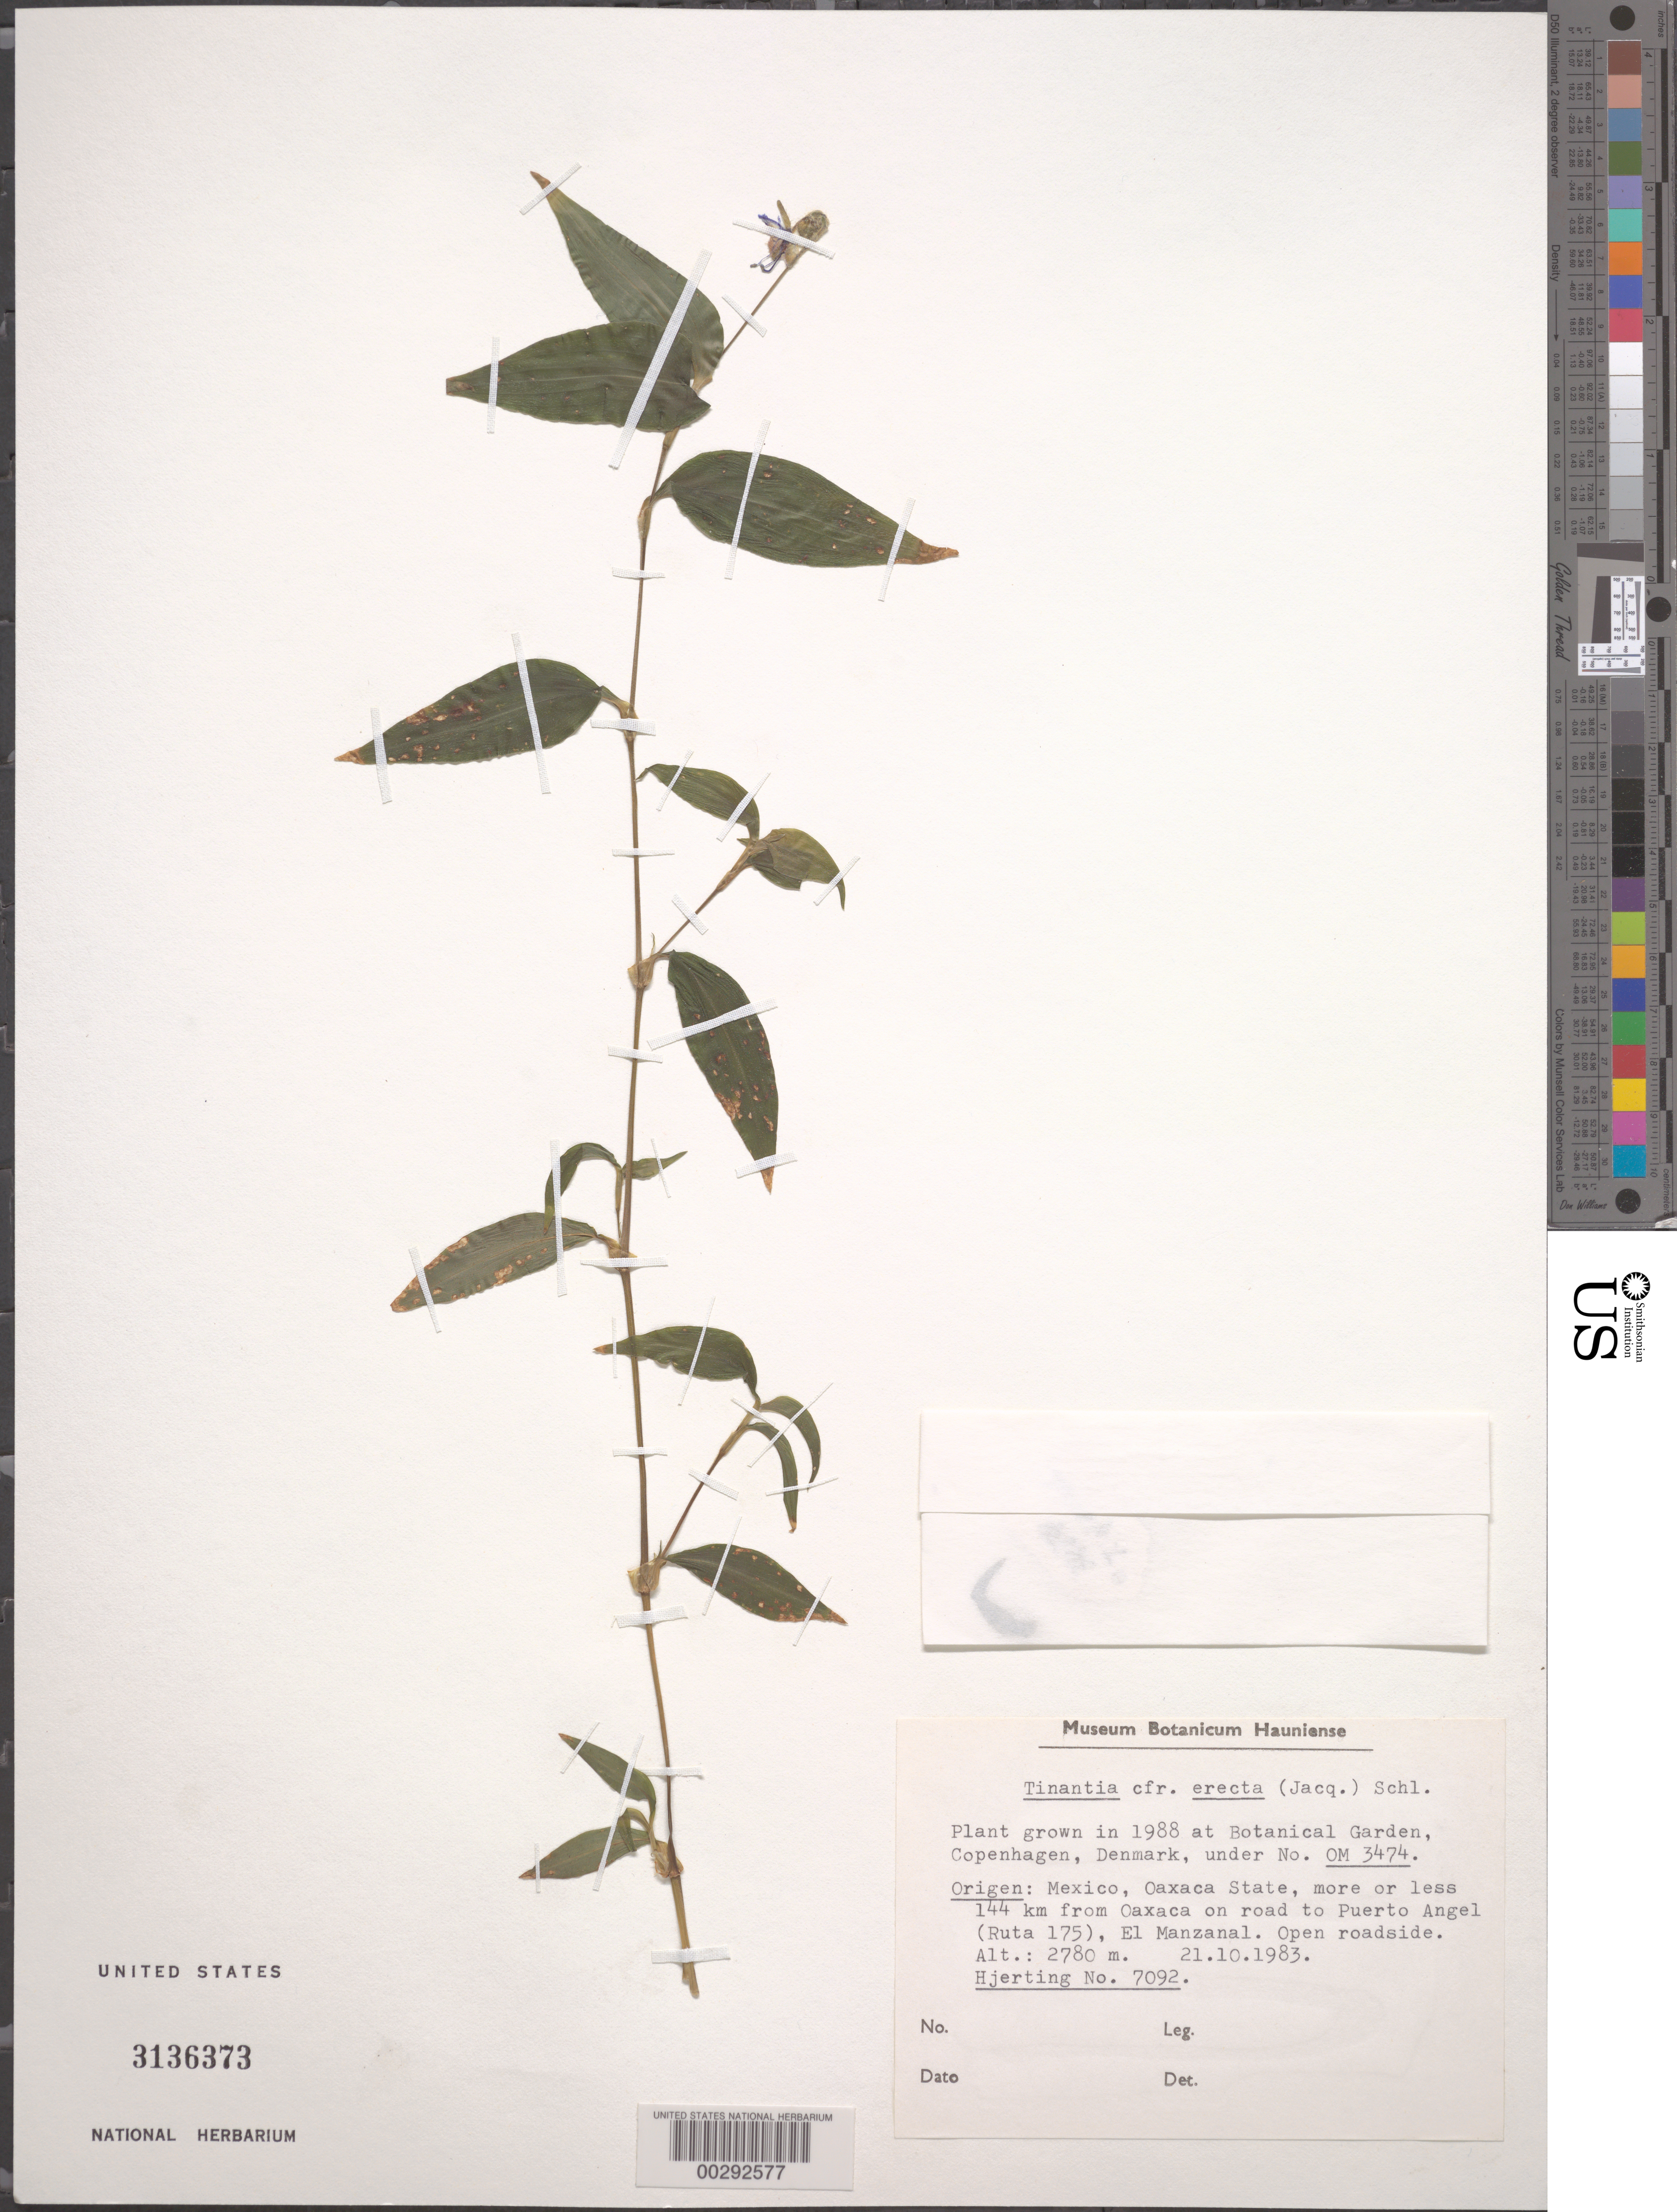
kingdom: Plantae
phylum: Tracheophyta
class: Liliopsida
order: Commelinales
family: Commelinaceae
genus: Tinantia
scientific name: Tinantia erecta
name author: (Jacq.) Fenzl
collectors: J. P. Hjerting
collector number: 7092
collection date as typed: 21 Oct 1983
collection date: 1983-10-21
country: Mexico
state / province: Oaxaca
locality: Road to puerto angel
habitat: Open roadside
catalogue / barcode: US 3136373